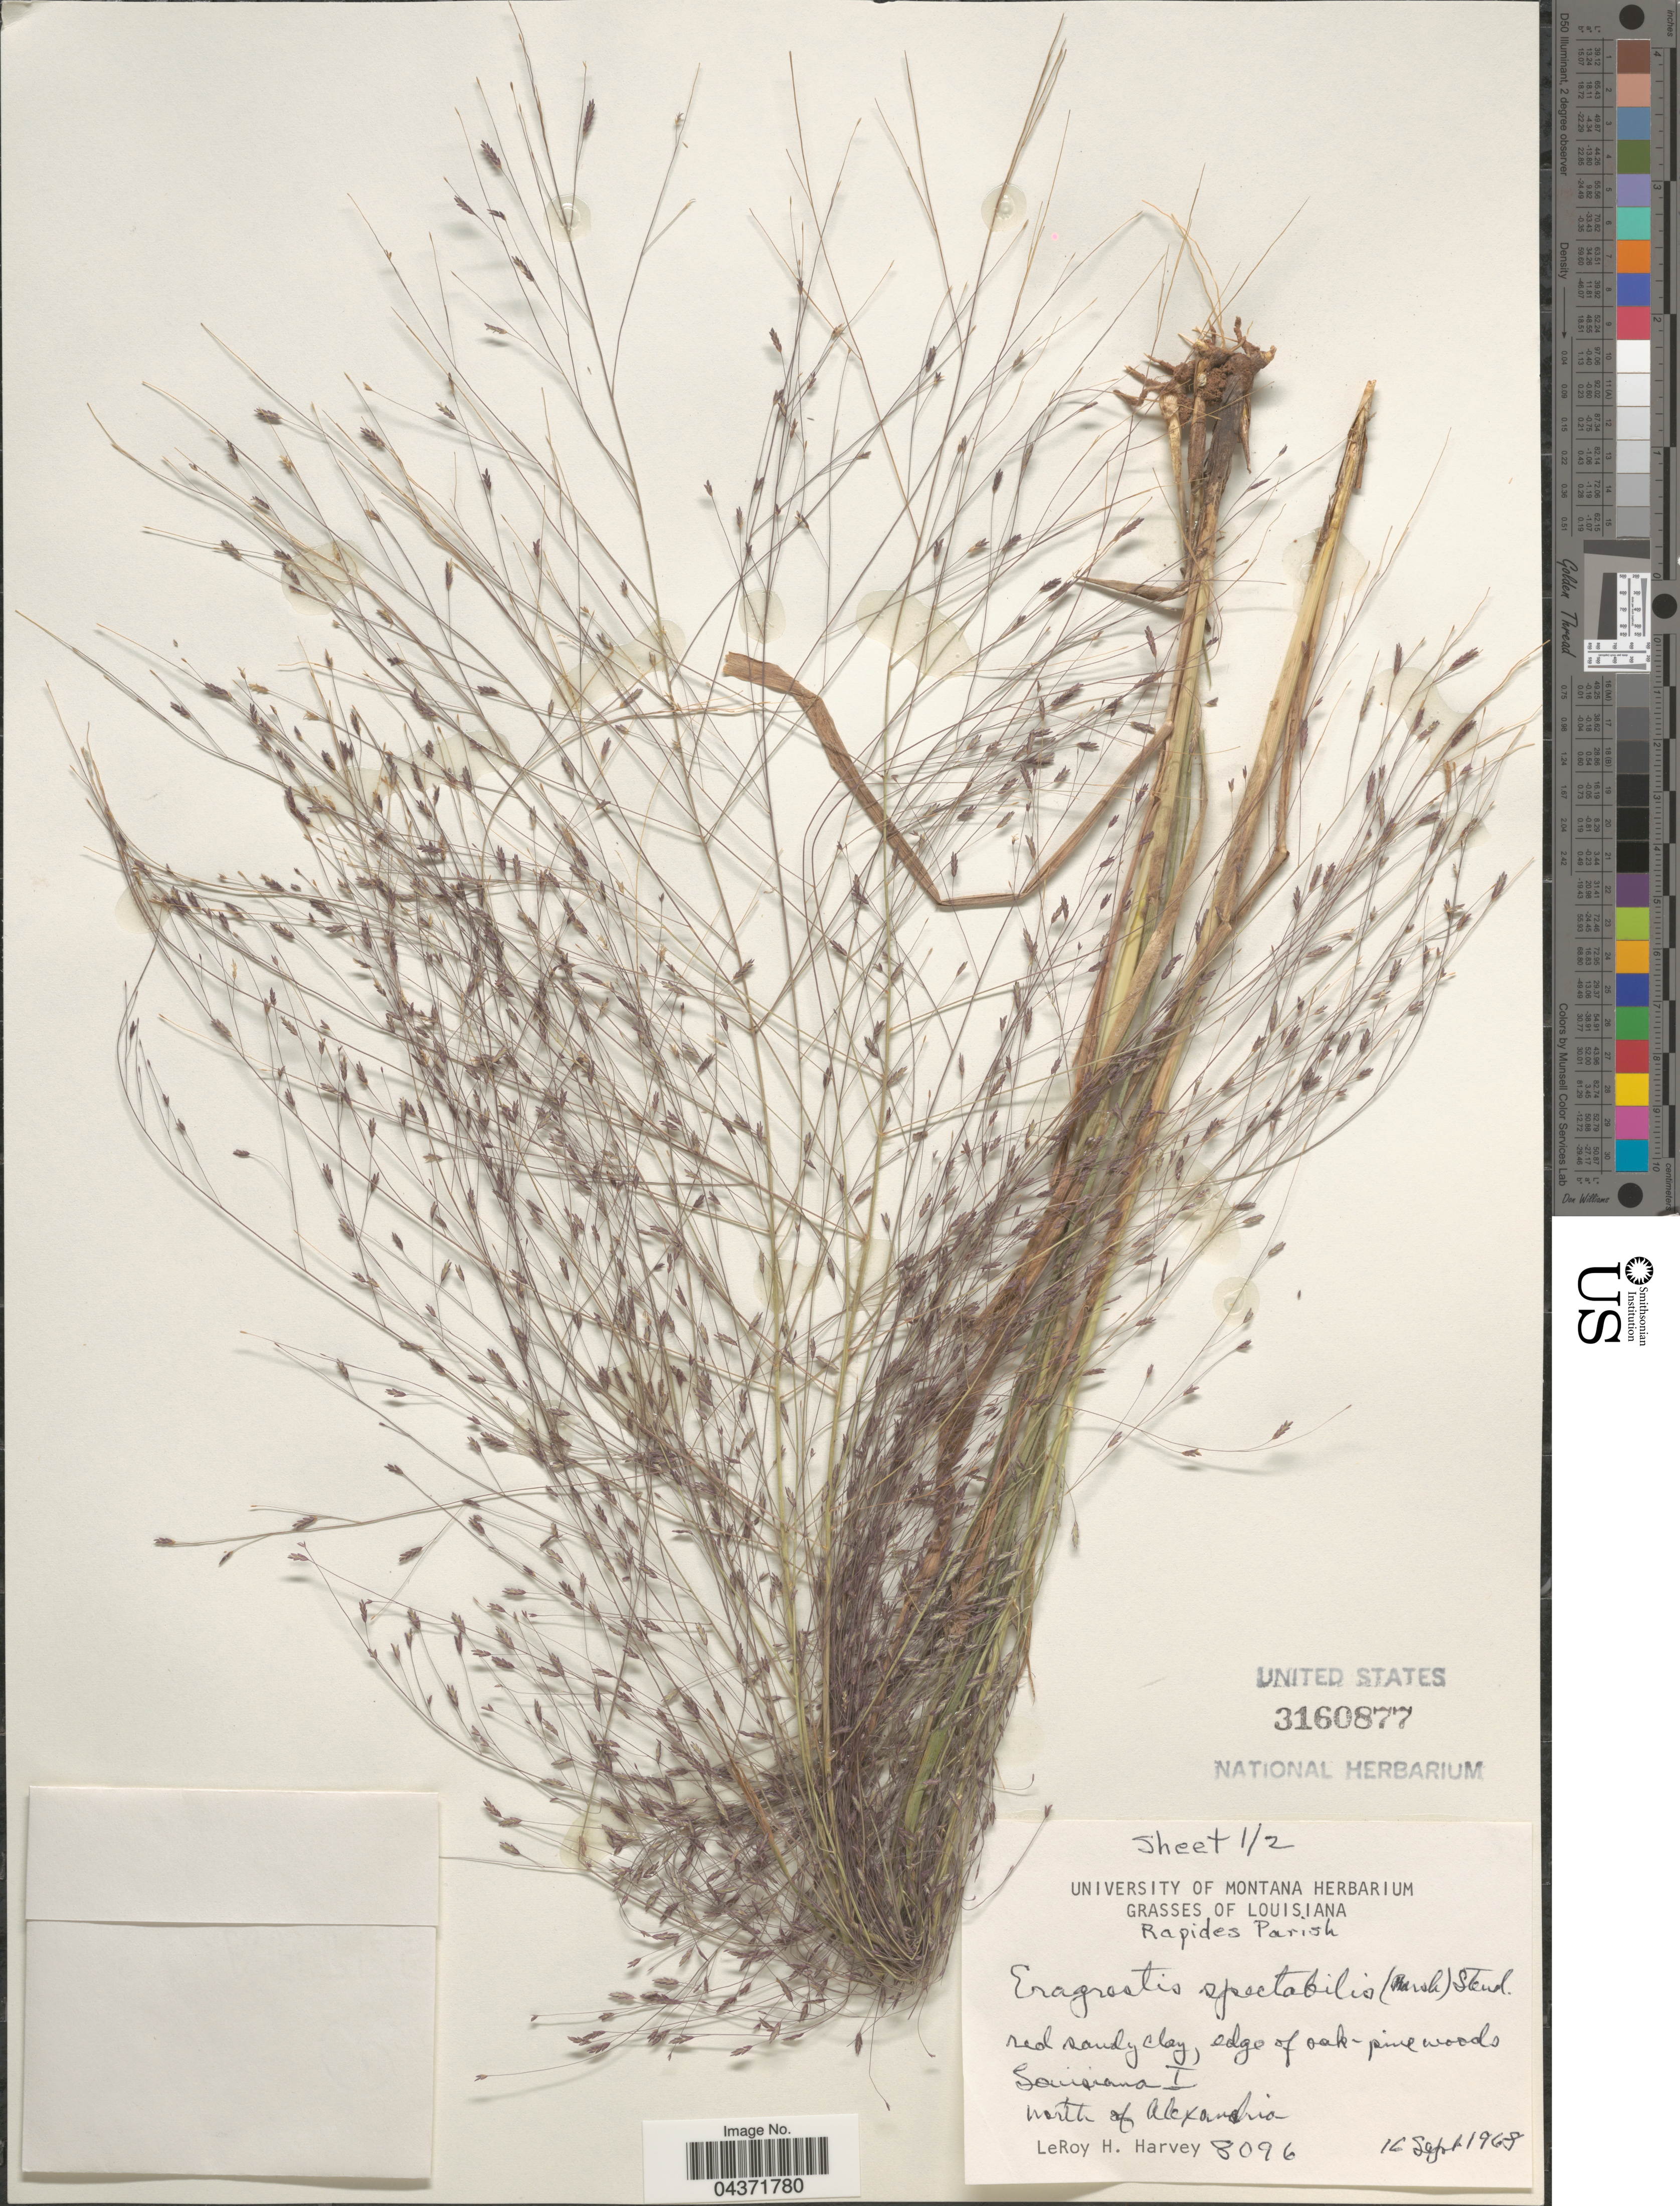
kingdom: Plantae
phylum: Tracheophyta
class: Liliopsida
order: Poales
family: Poaceae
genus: Eragrostis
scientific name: Eragrostis spectabilis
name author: (Pursh) Steud.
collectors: L. H. Harvey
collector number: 8096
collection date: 1968-09-16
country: United States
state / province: Louisiana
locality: Rapides Parish. Edge of oak-pine woods. Louisiana I. North of Alexandria.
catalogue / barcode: US 3160877